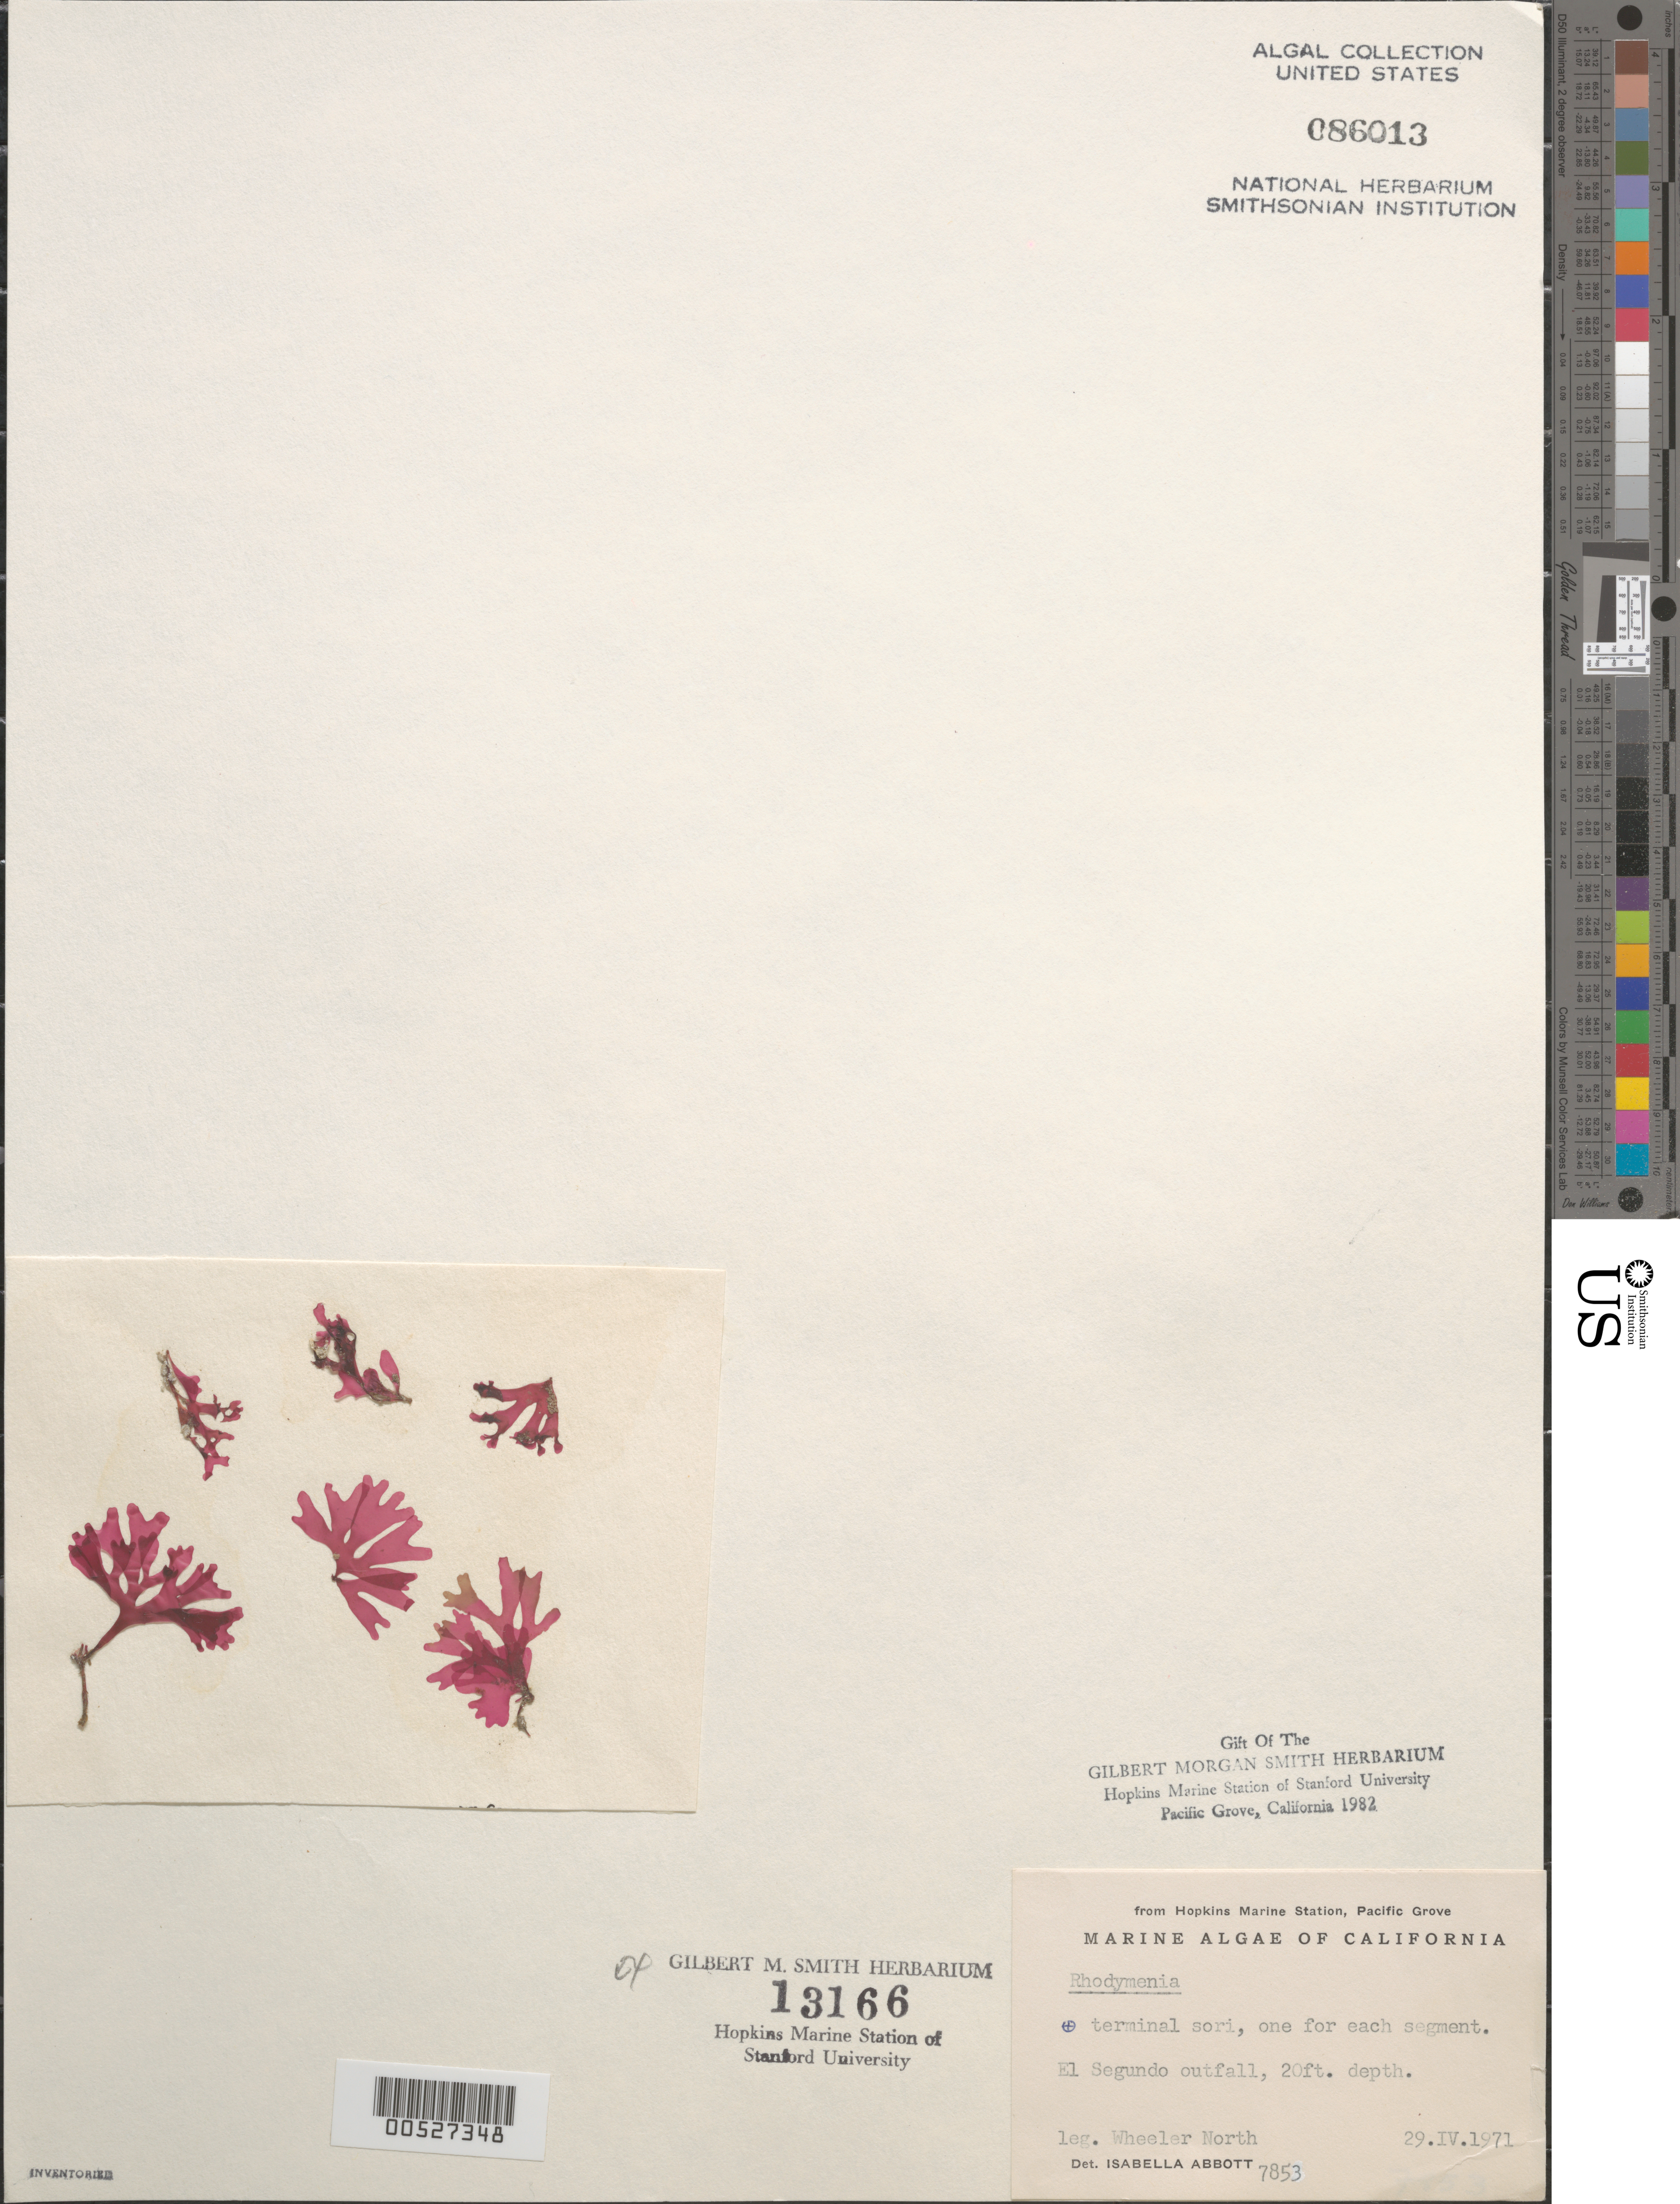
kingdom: Plantae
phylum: Rhodophyta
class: Florideophyceae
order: Rhodymeniales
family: Rhodymeniaceae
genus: Rhodymenia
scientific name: Rhodymenia sp.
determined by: Abbott, Isabella A.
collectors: W. North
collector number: IAA 7853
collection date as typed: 29 Apr 1971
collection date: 1971-04-29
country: United States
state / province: California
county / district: Los Angeles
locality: El Segundo outfall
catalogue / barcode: US 86013